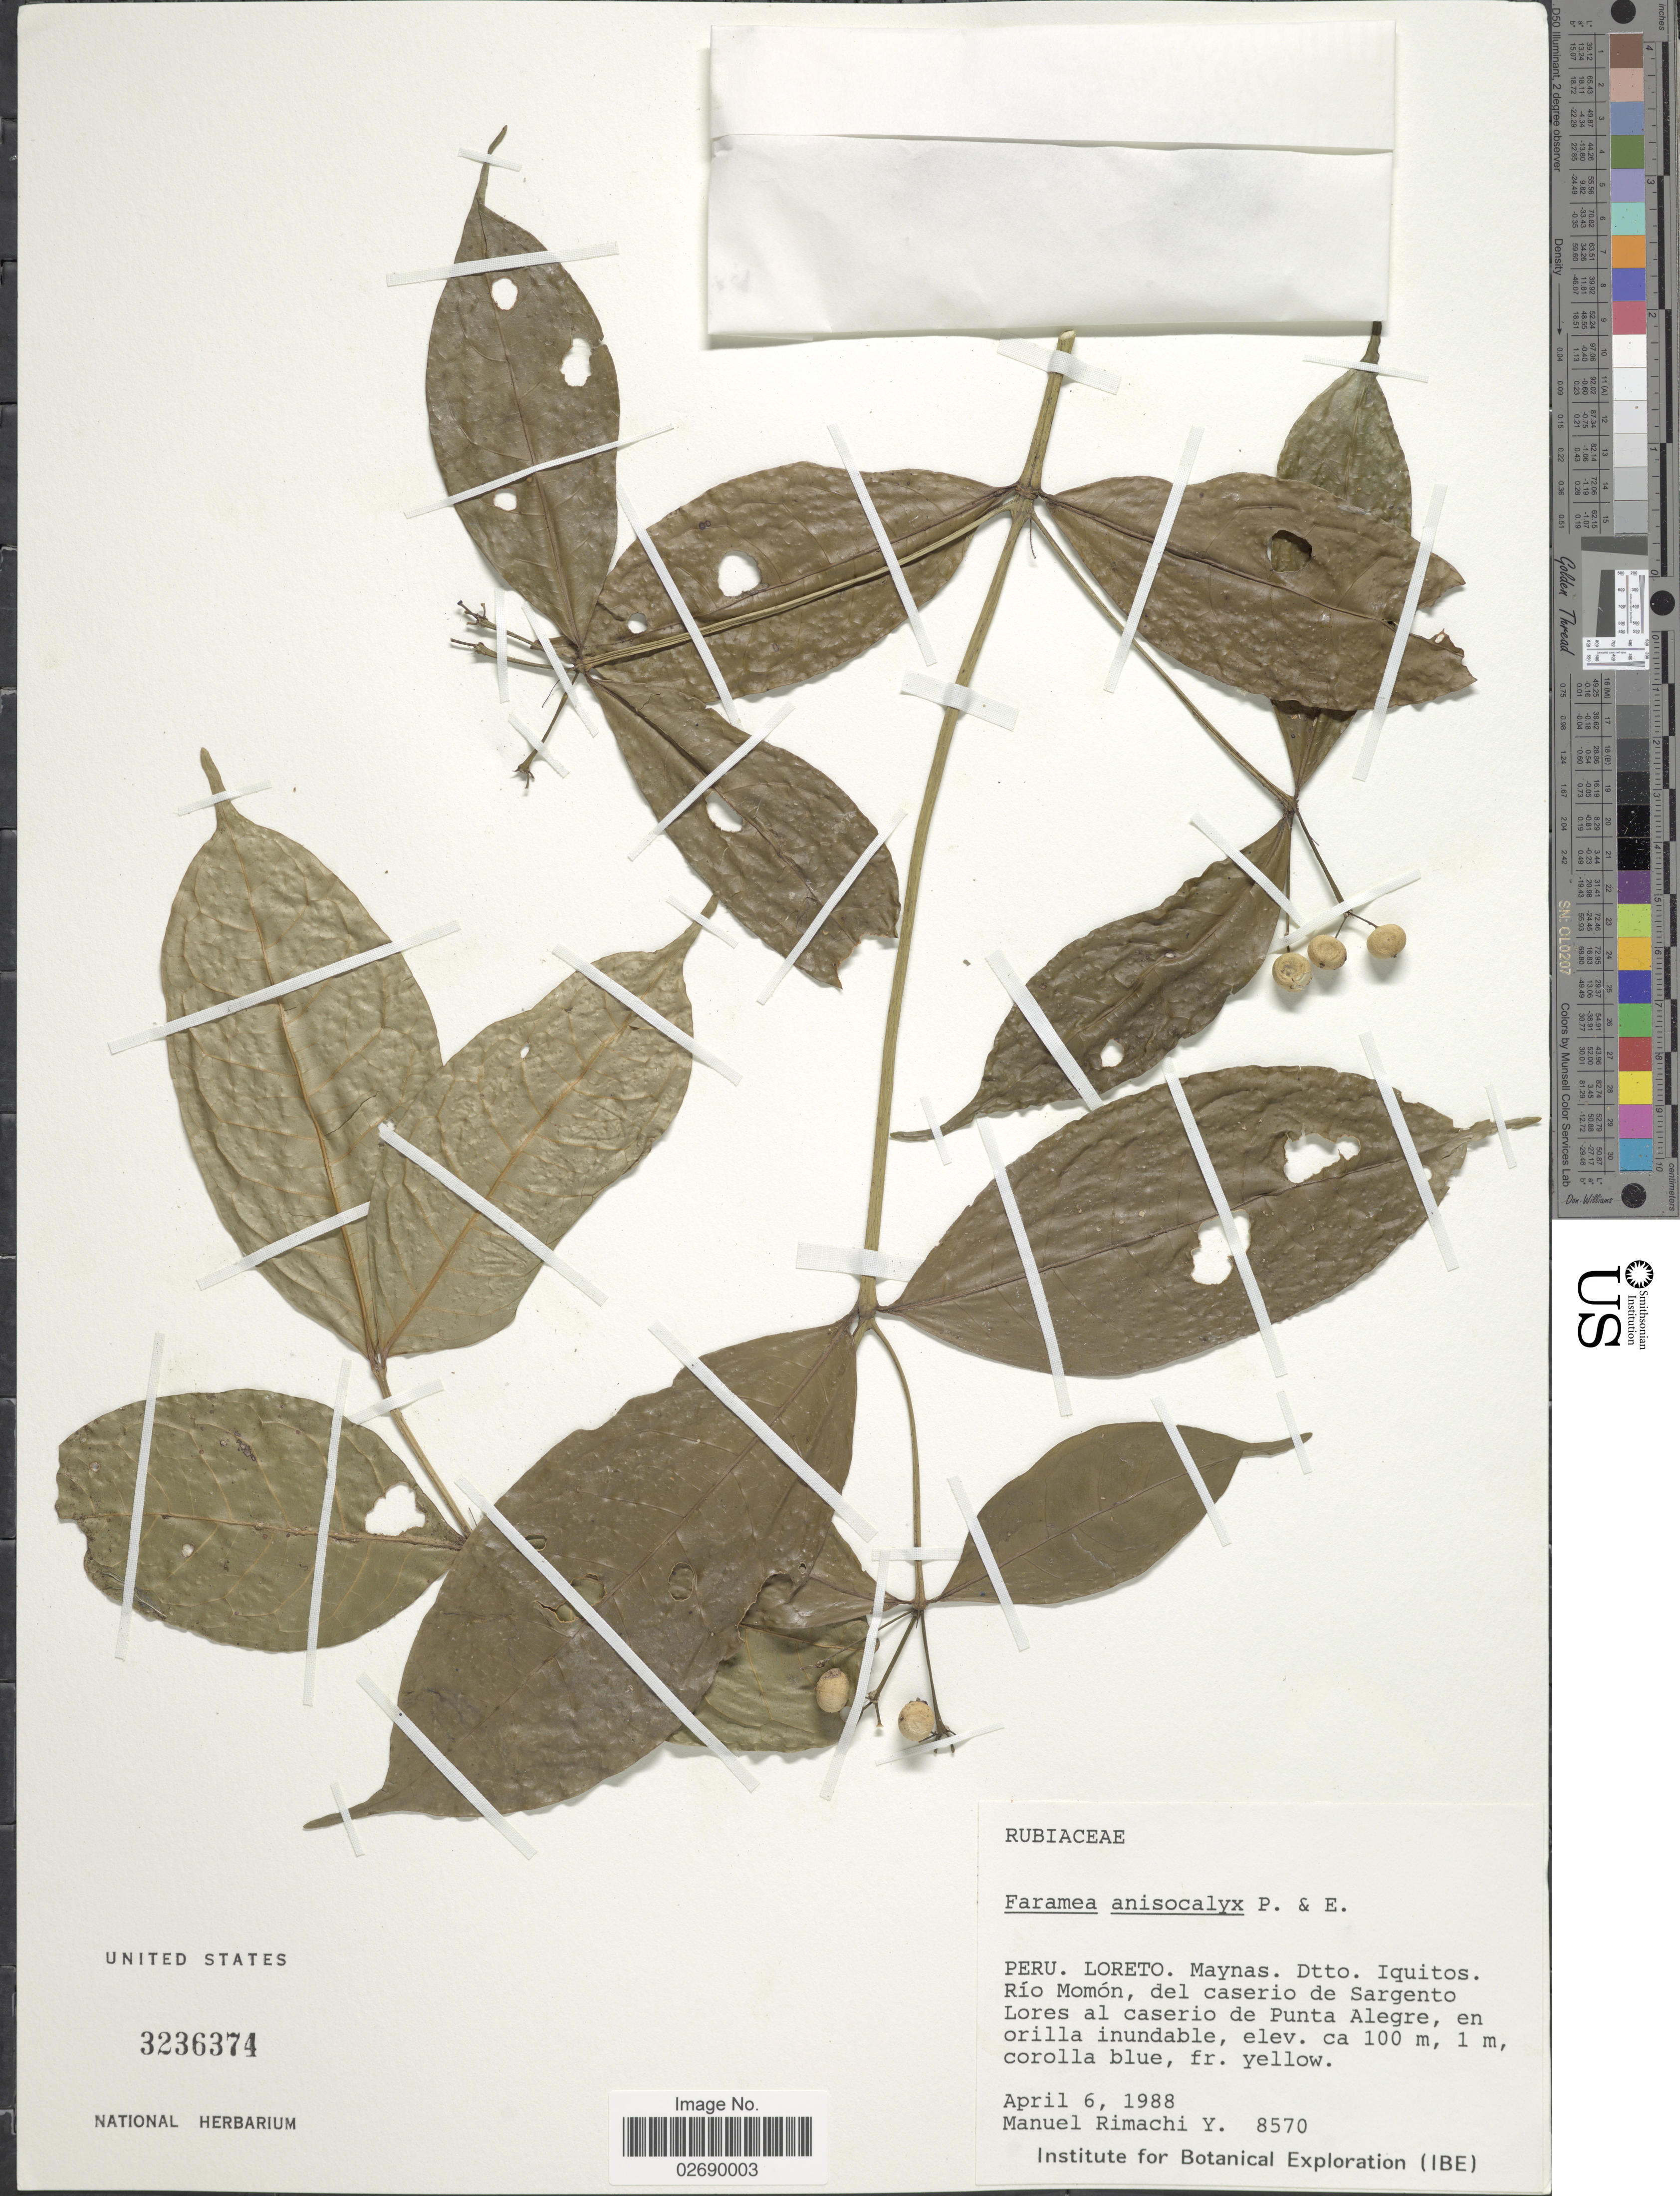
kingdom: Plantae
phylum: Tracheophyta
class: Magnoliopsida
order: Gentianales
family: Rubiaceae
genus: Faramea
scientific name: Faramea anisocalyx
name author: Poepp. & Endl.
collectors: M. Rimachi Y.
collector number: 8570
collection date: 1988-04-06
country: Peru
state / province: Loreto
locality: Maynas. Dtto. Iquitos. Rio Momon, del caserio de Sargento, Lores al caserio de Punta Alegre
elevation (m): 100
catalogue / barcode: US 3236374